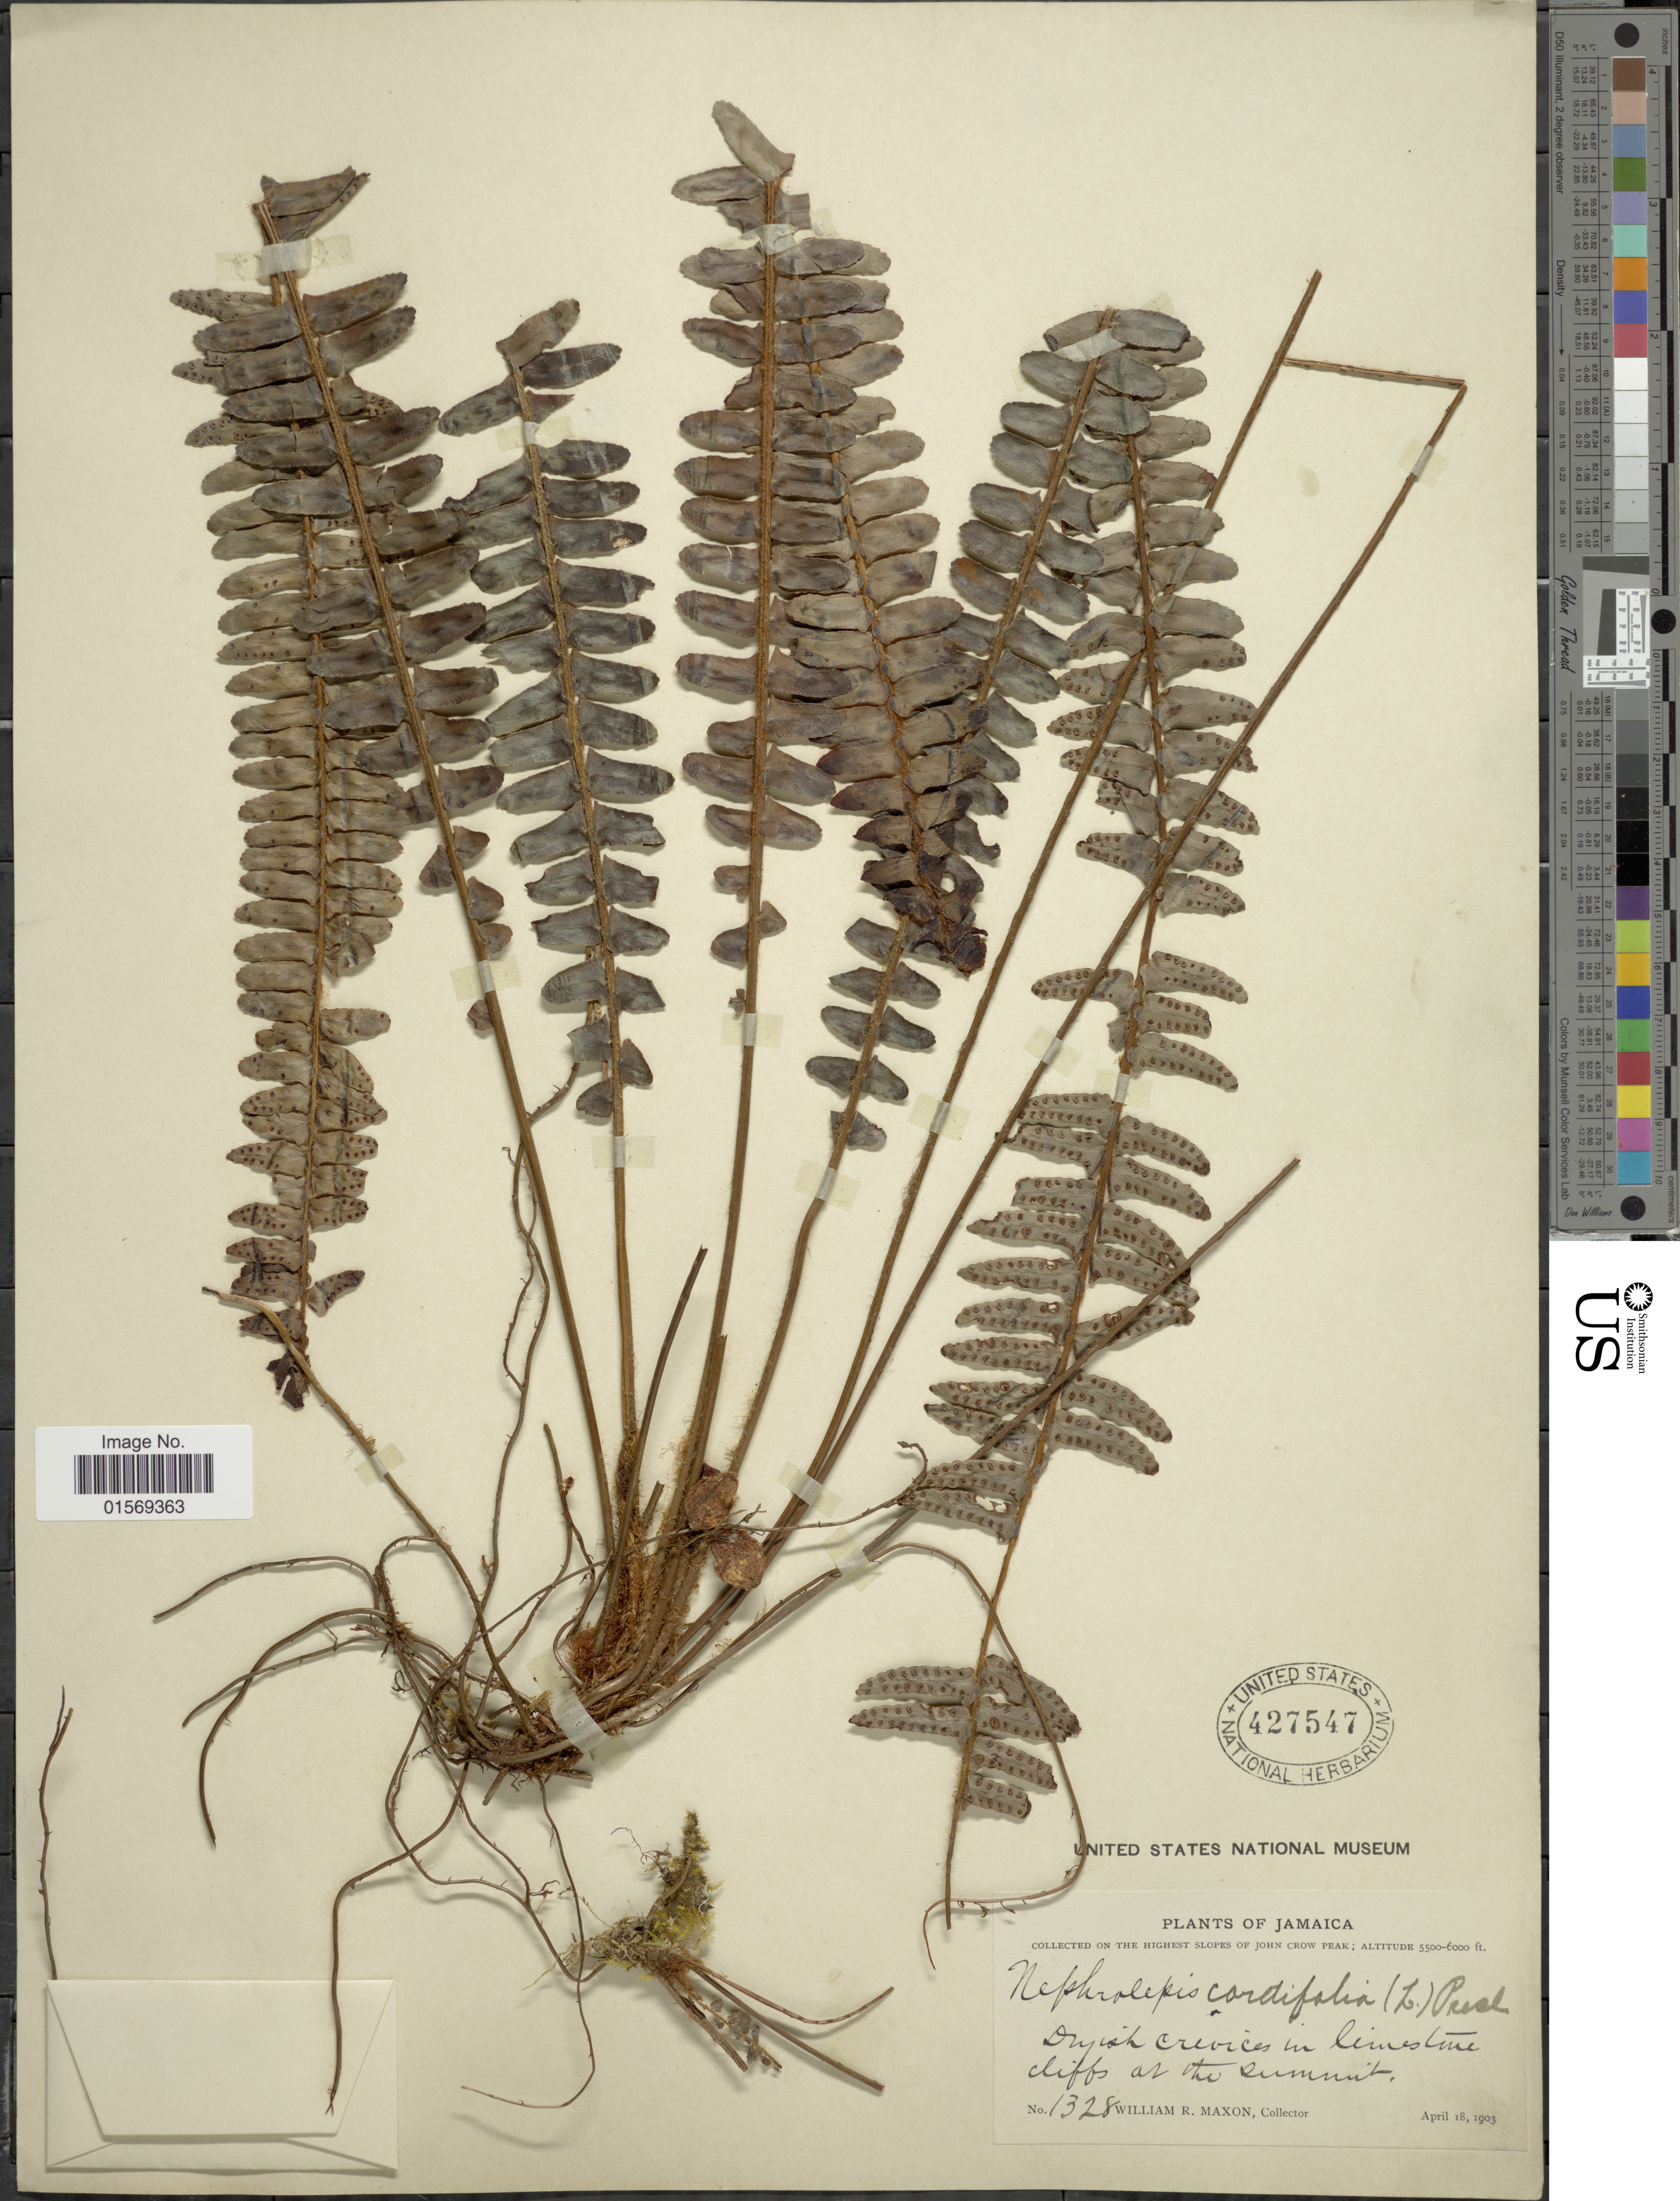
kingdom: Plantae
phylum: Tracheophyta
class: Polypodiopsida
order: Polypodiales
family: Nephrolepidaceae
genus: Nephrolepis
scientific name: Nephrolepis cordifolia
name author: (L.) C. Presl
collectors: W. R. Maxon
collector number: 1328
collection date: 1903-04-18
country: Jamaica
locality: Jamaica, The highest slopes of John Crow Peak, cliffs at the summit.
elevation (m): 1676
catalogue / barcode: US 427547